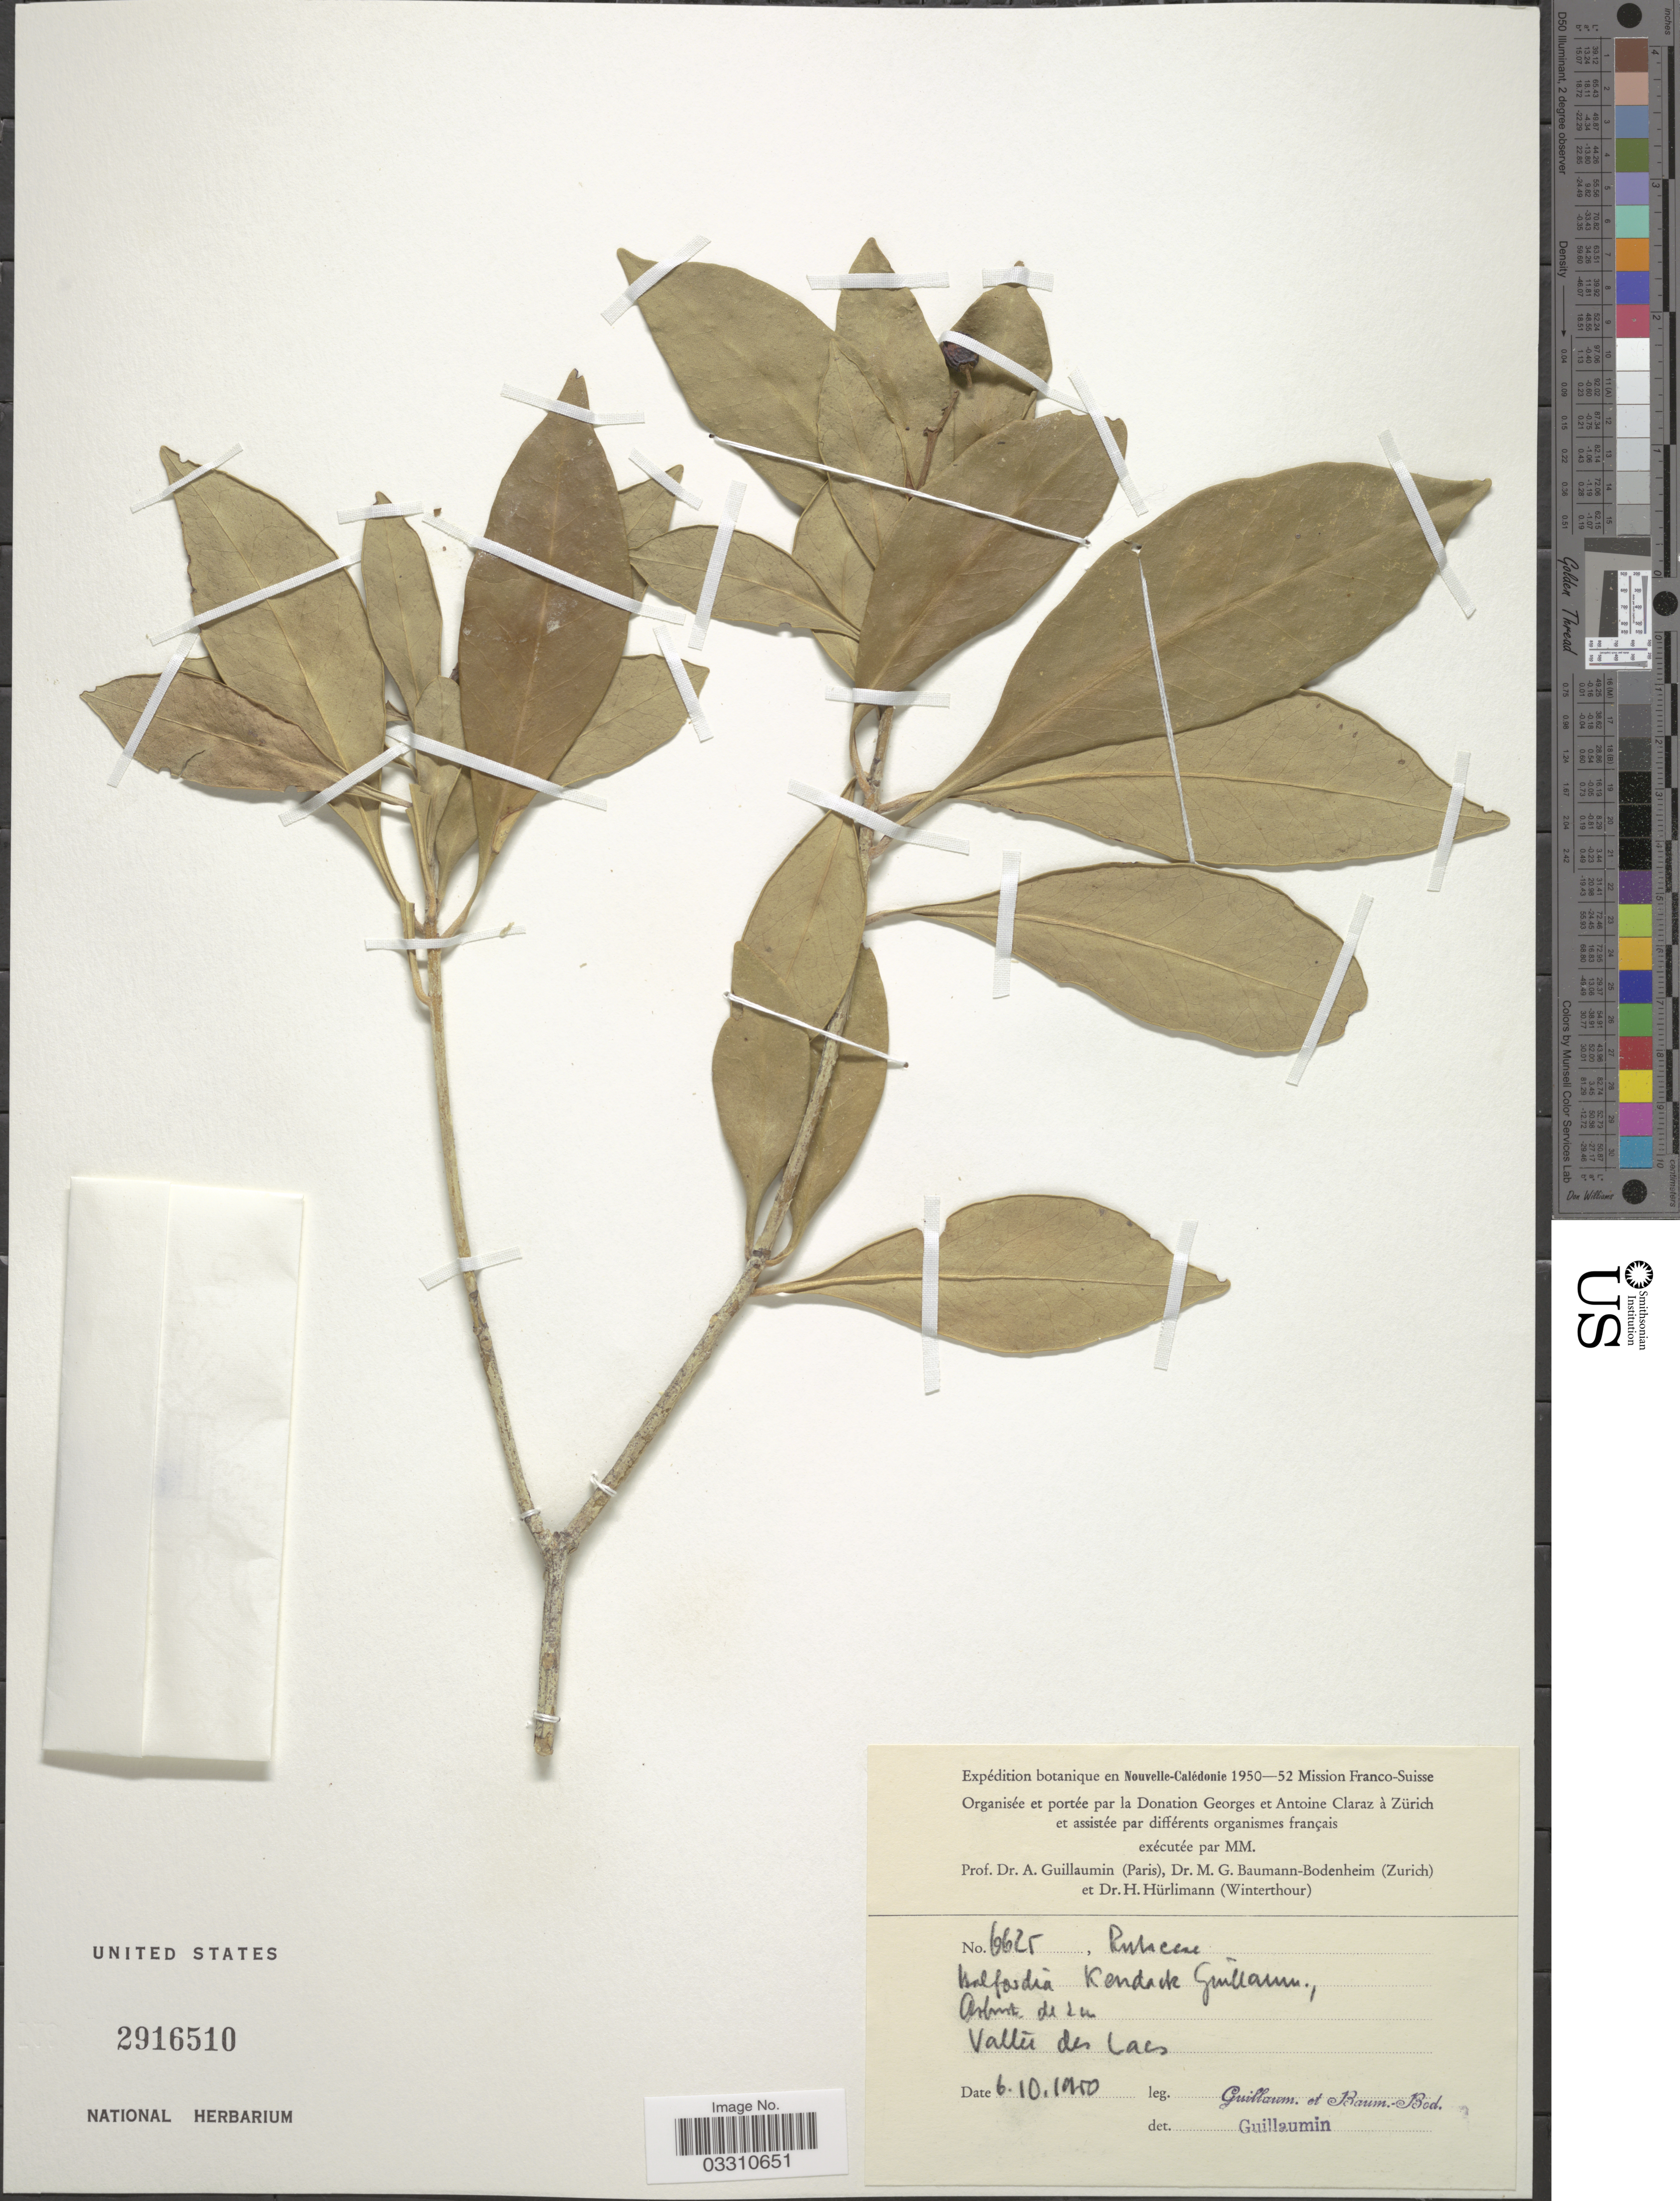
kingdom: Plantae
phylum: Tracheophyta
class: Magnoliopsida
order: Sapindales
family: Rutaceae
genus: Halfordia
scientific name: Halfordia kendack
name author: (Montrouz.) Guillaumin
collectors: A. Guillaumin & M. G. Baumann-Bodenheim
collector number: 6625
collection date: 1950-10-06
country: New Caledonia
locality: Nouvelle-Calédonie. Vallée des Lacs.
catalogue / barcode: US 2916510